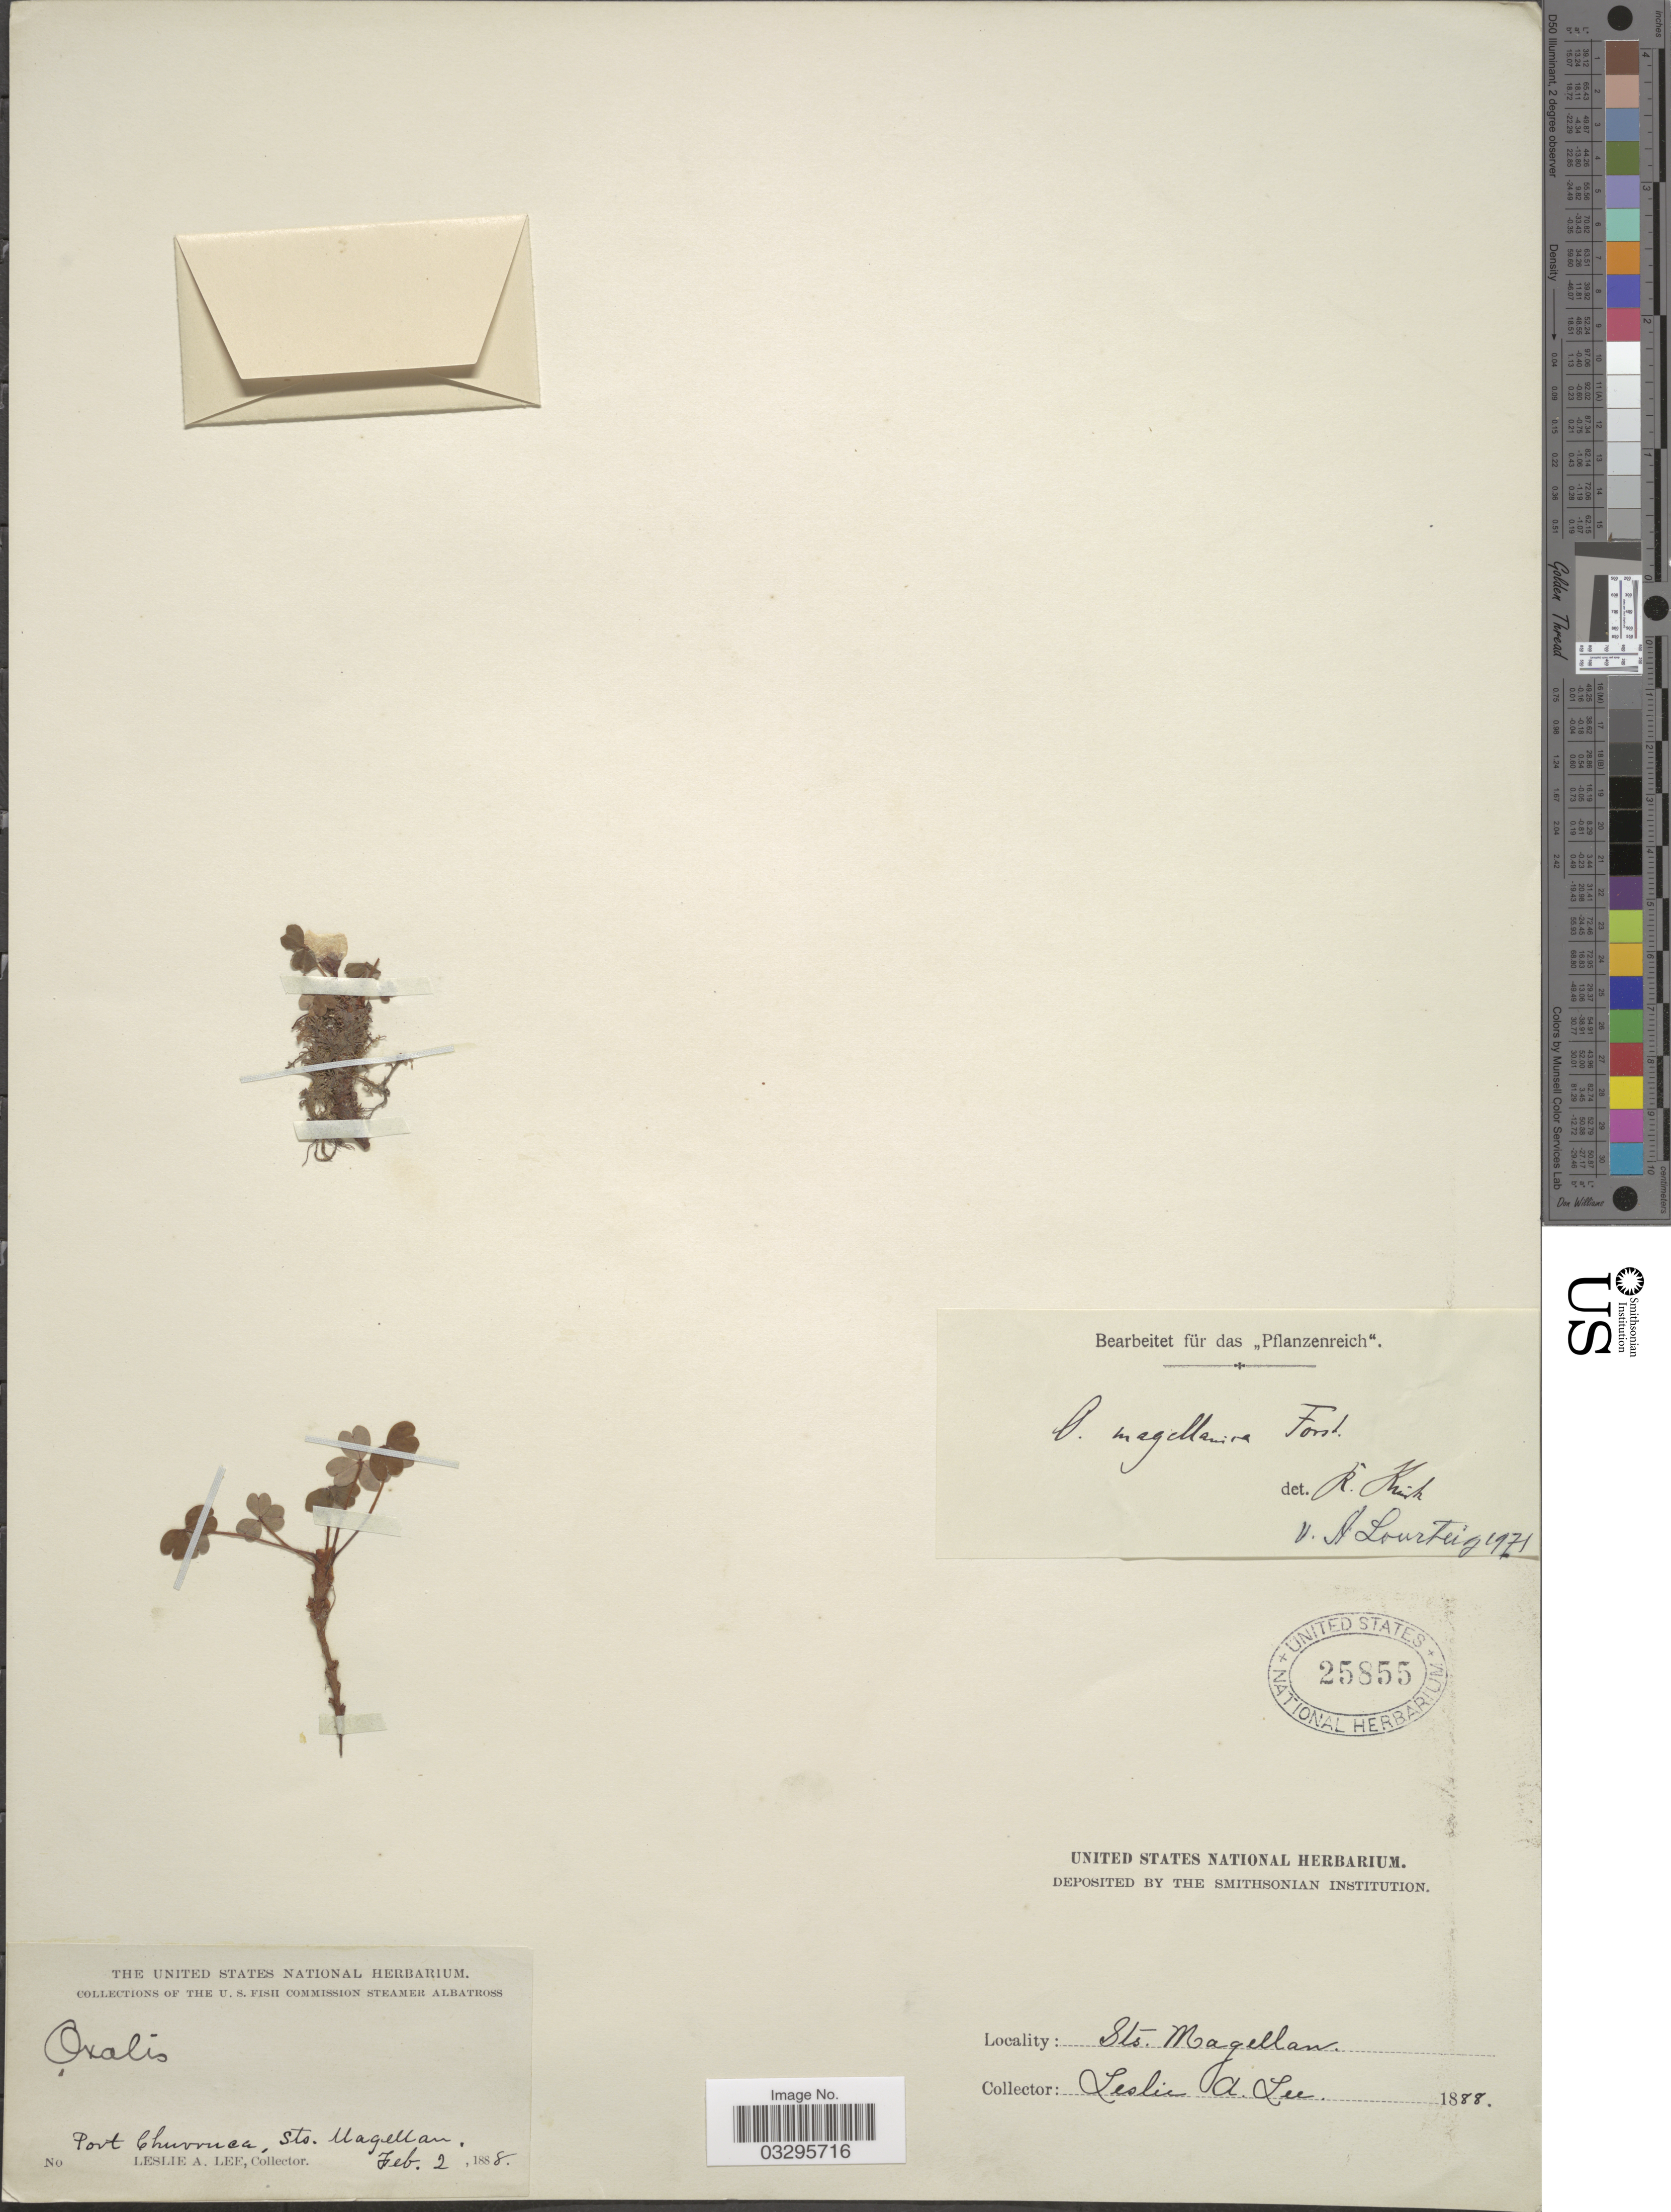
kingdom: Plantae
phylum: Tracheophyta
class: Magnoliopsida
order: Oxalidales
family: Oxalidaceae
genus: Oxalis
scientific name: Oxalis magellanica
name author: G. Forst.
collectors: L. Lef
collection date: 1888-02-02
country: Chile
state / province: Magallanes y de la Antártica Chilena (XII)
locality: Port Churruca, Sts. Magellan.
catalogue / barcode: US 25855